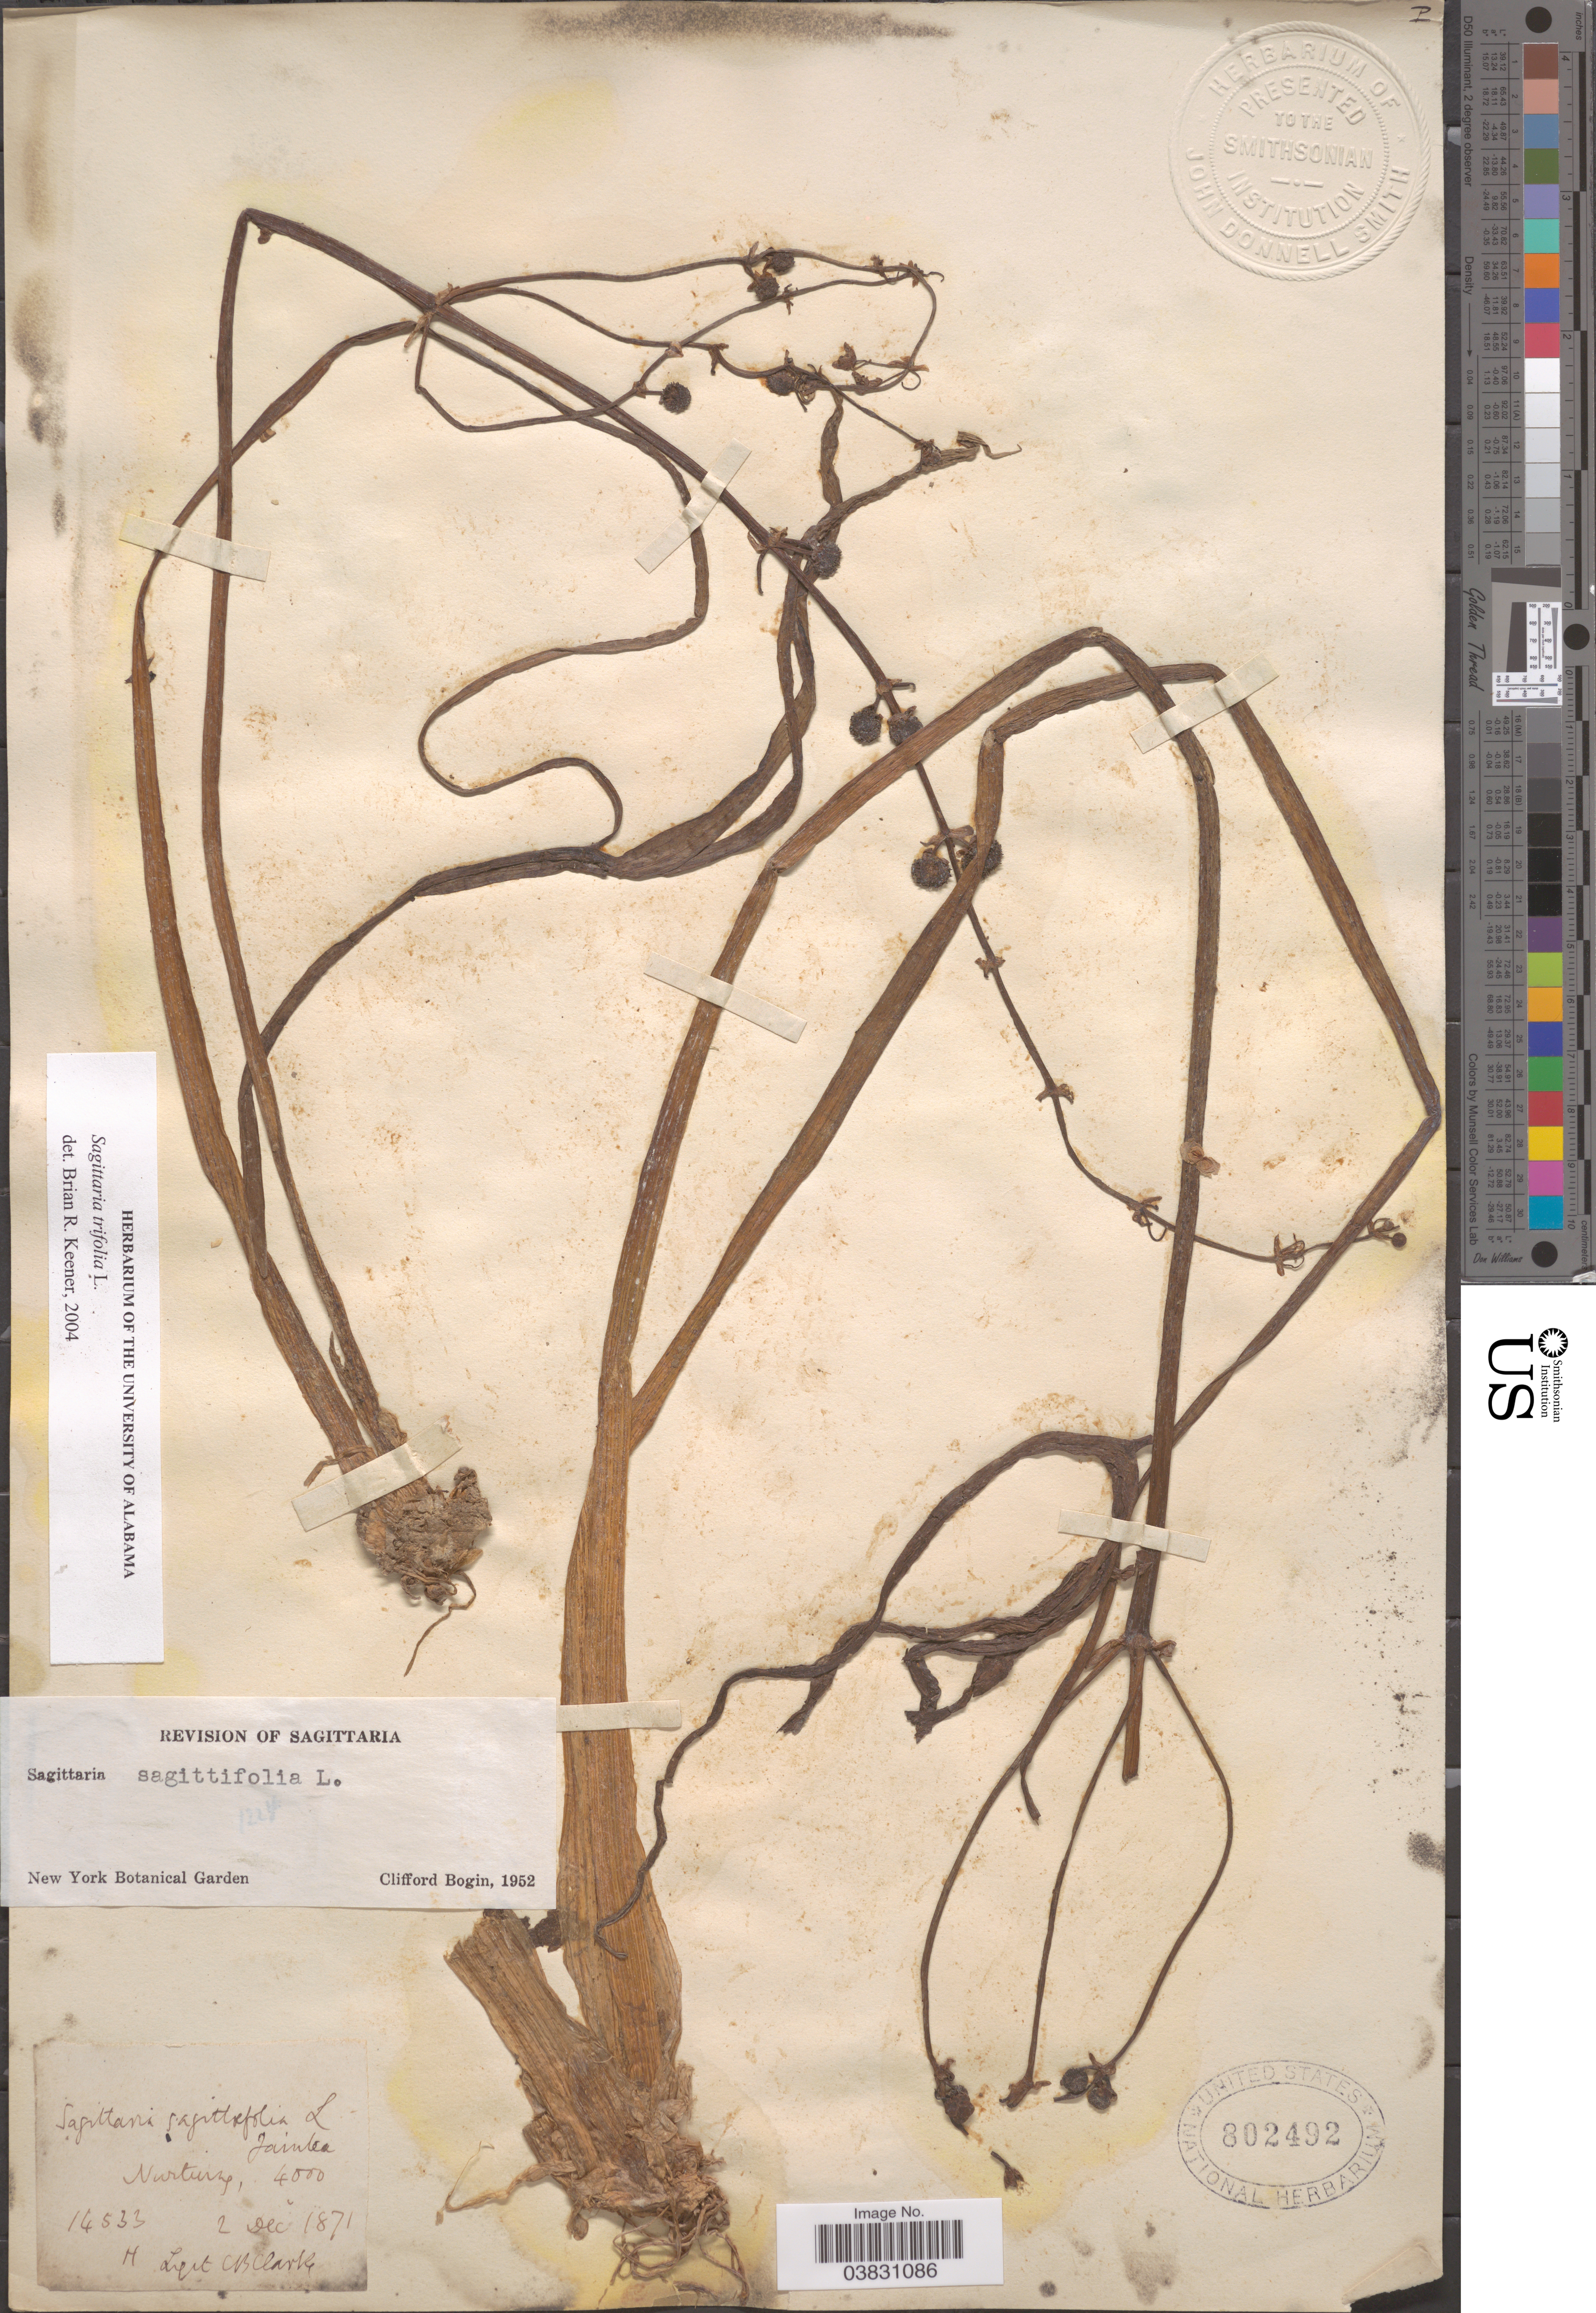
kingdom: Plantae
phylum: Tracheophyta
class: Liliopsida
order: Alismatales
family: Alismataceae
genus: Sagittaria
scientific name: Sagittaria trifolia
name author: L.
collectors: C. B. Clarke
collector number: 14533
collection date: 1871-12-02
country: India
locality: Nurtung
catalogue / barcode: US 802492